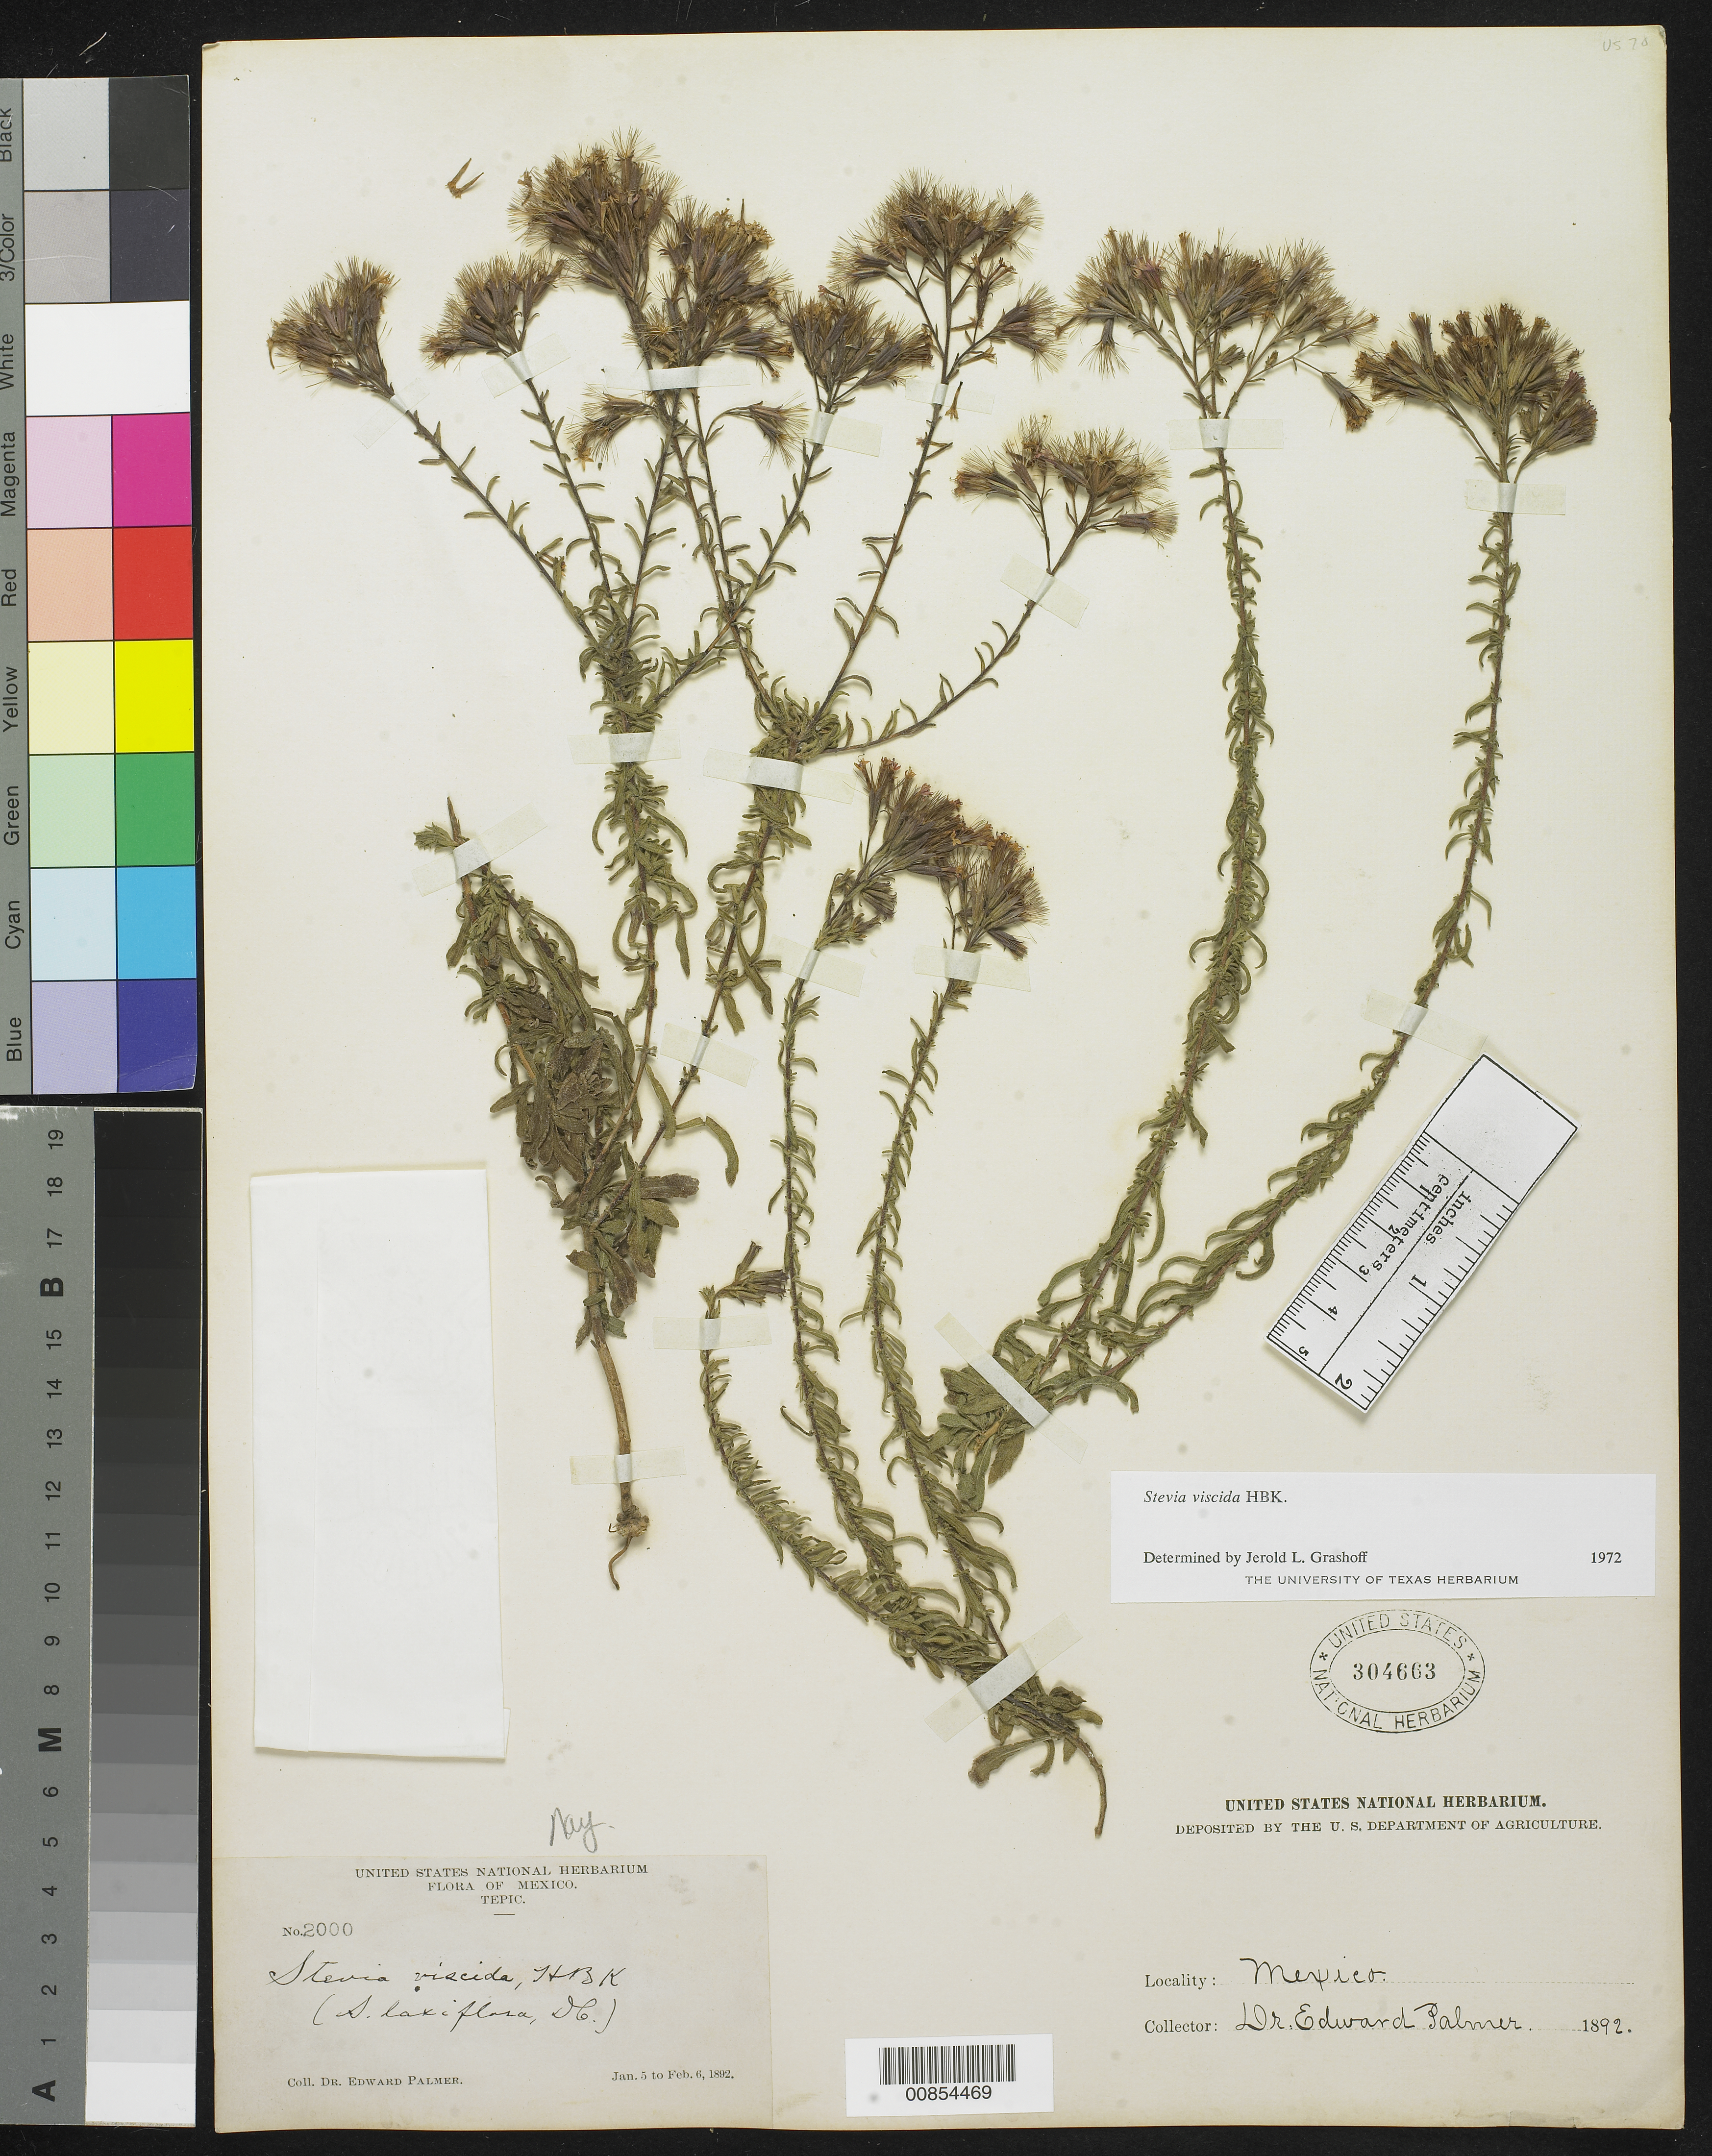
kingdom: Plantae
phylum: Tracheophyta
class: Magnoliopsida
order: Asterales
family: Asteraceae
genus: Stevia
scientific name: Stevia viscida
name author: Kunth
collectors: E. Palmer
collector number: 2000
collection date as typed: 05 Jan 1892 to 06 Feb 1892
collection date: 1892-01-05/1892-02-06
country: Mexico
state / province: Nayarit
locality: Tepic, Nayarit.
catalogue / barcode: US 304663